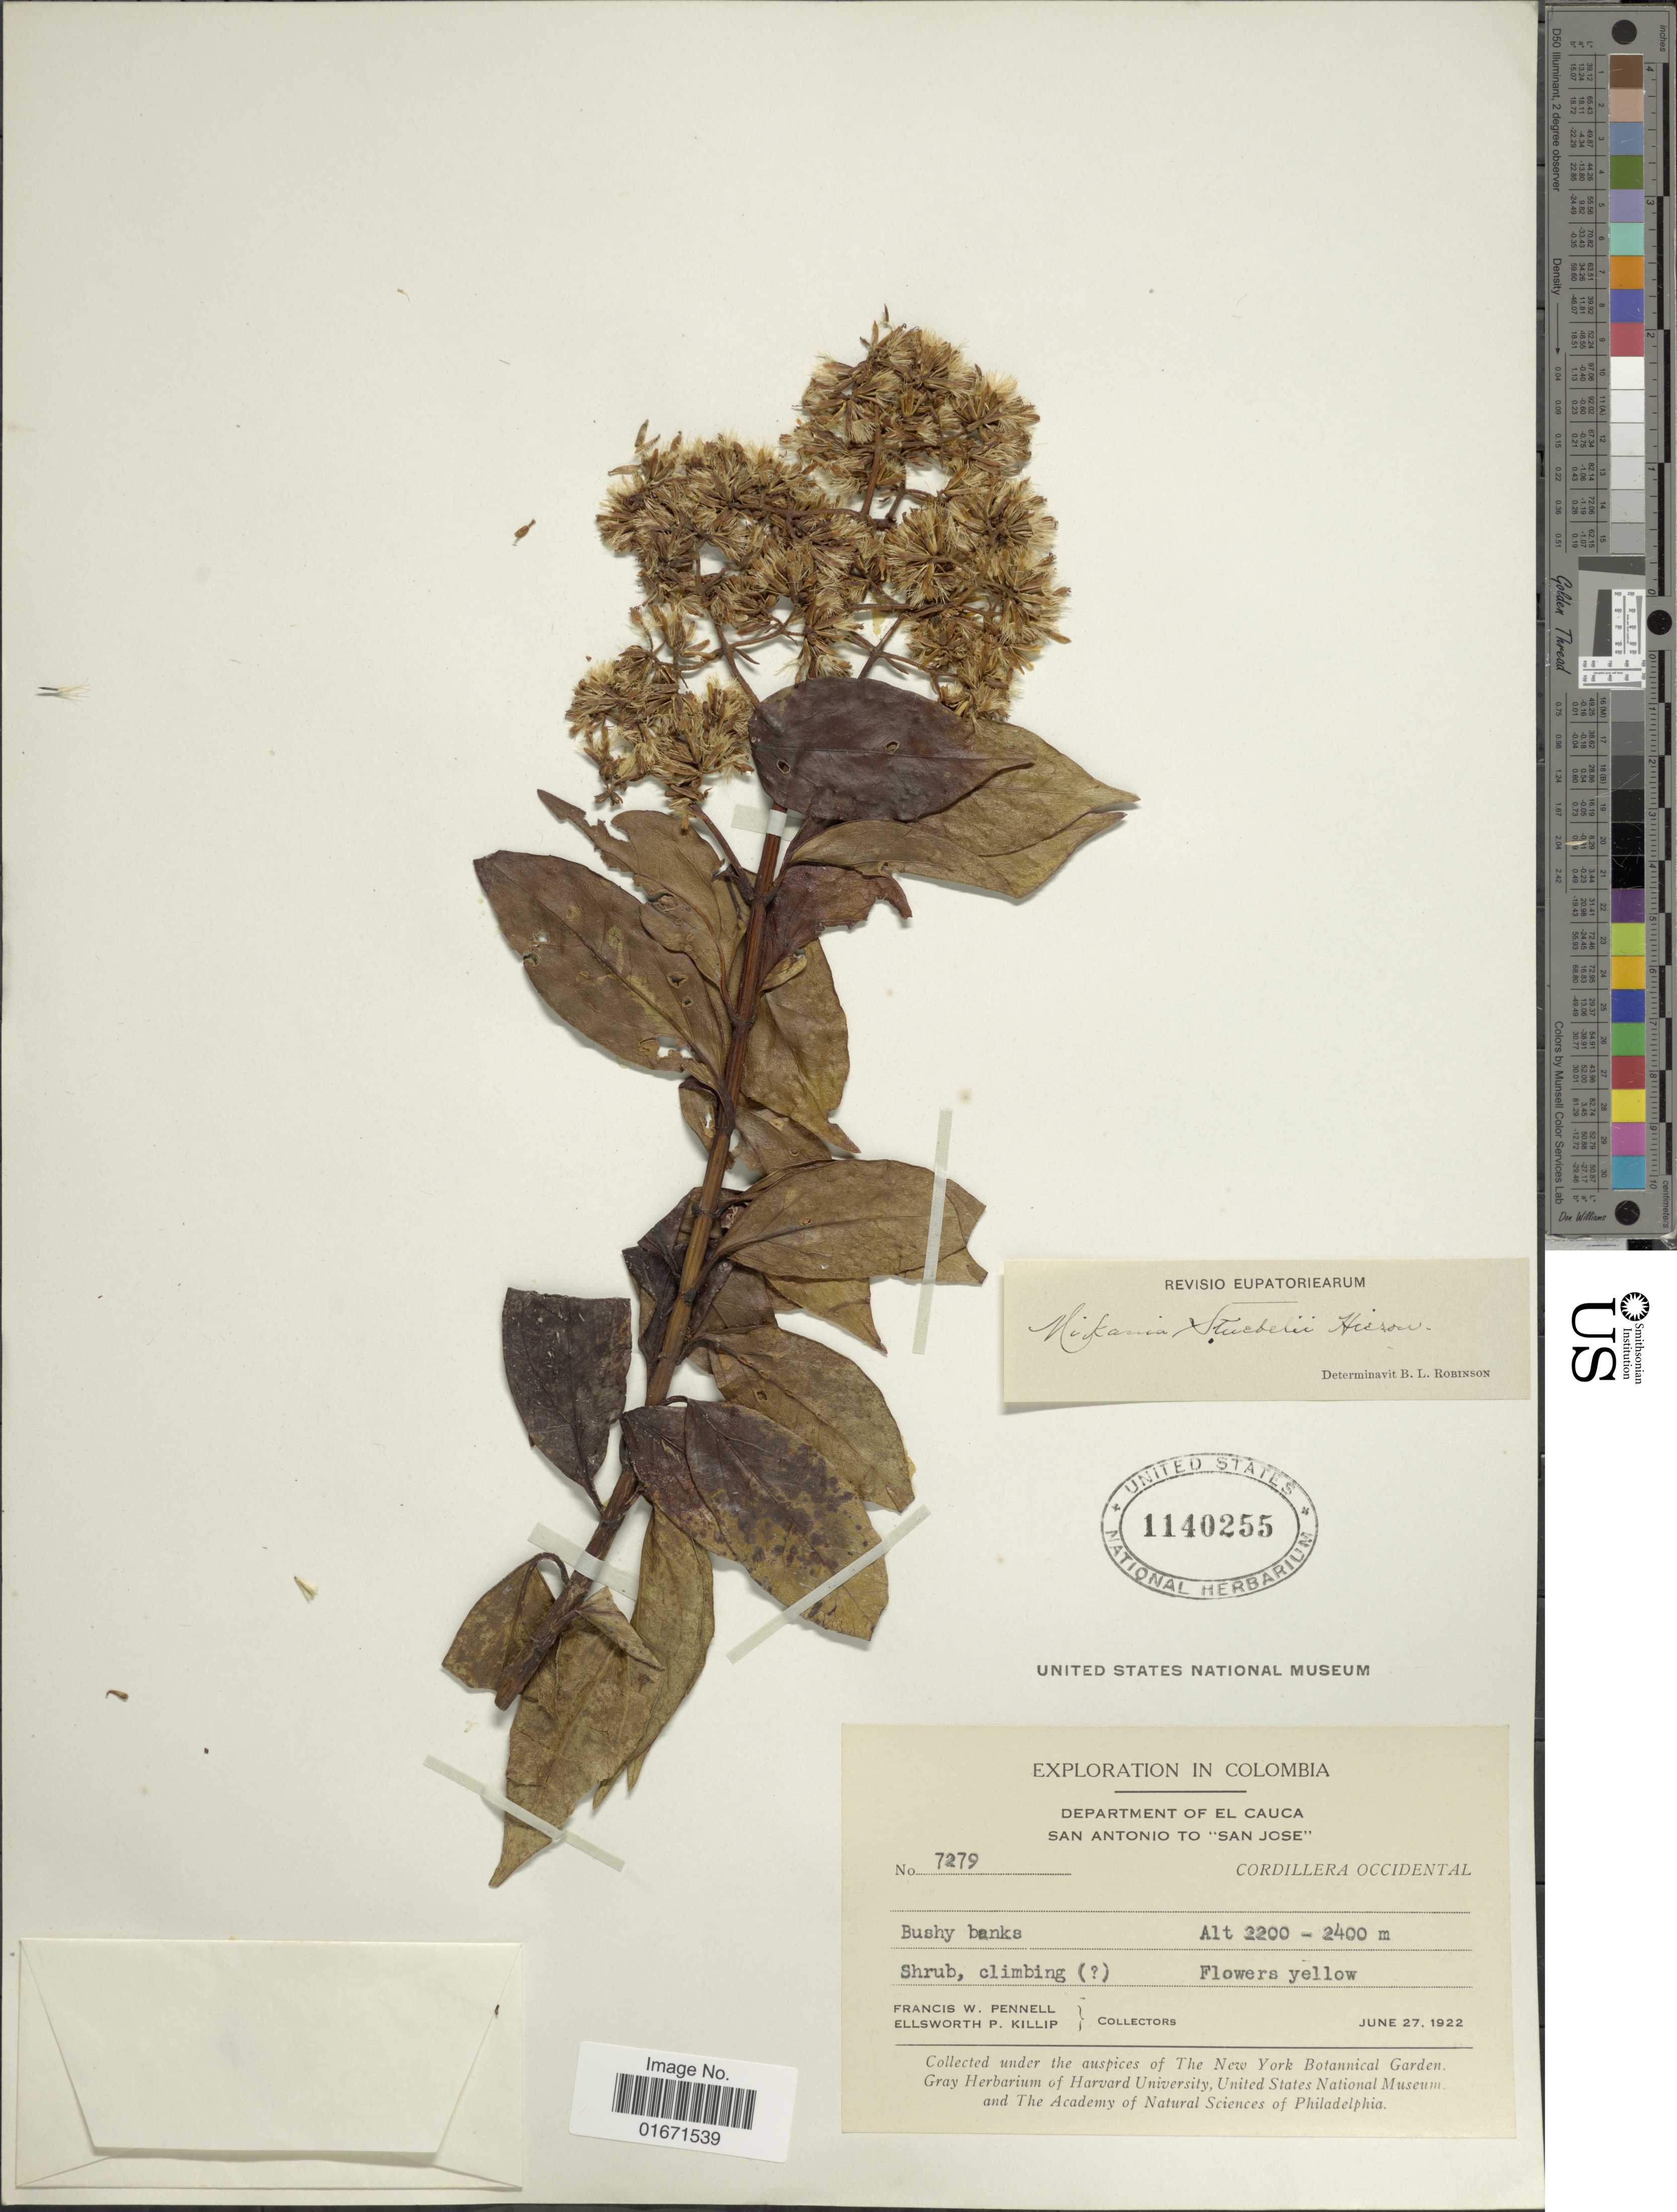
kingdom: Plantae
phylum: Tracheophyta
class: Magnoliopsida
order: Asterales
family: Asteraceae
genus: Mikania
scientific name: Mikania stuebelii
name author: Hieron.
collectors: F. W. Pennell & E. P. Killip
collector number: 7279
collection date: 1922-06-27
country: Colombia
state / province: Cauca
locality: Department of El Cauca. San Antonio to "San Jose". Cordillera Occidental. Bushy banks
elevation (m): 2200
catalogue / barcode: US 1140255